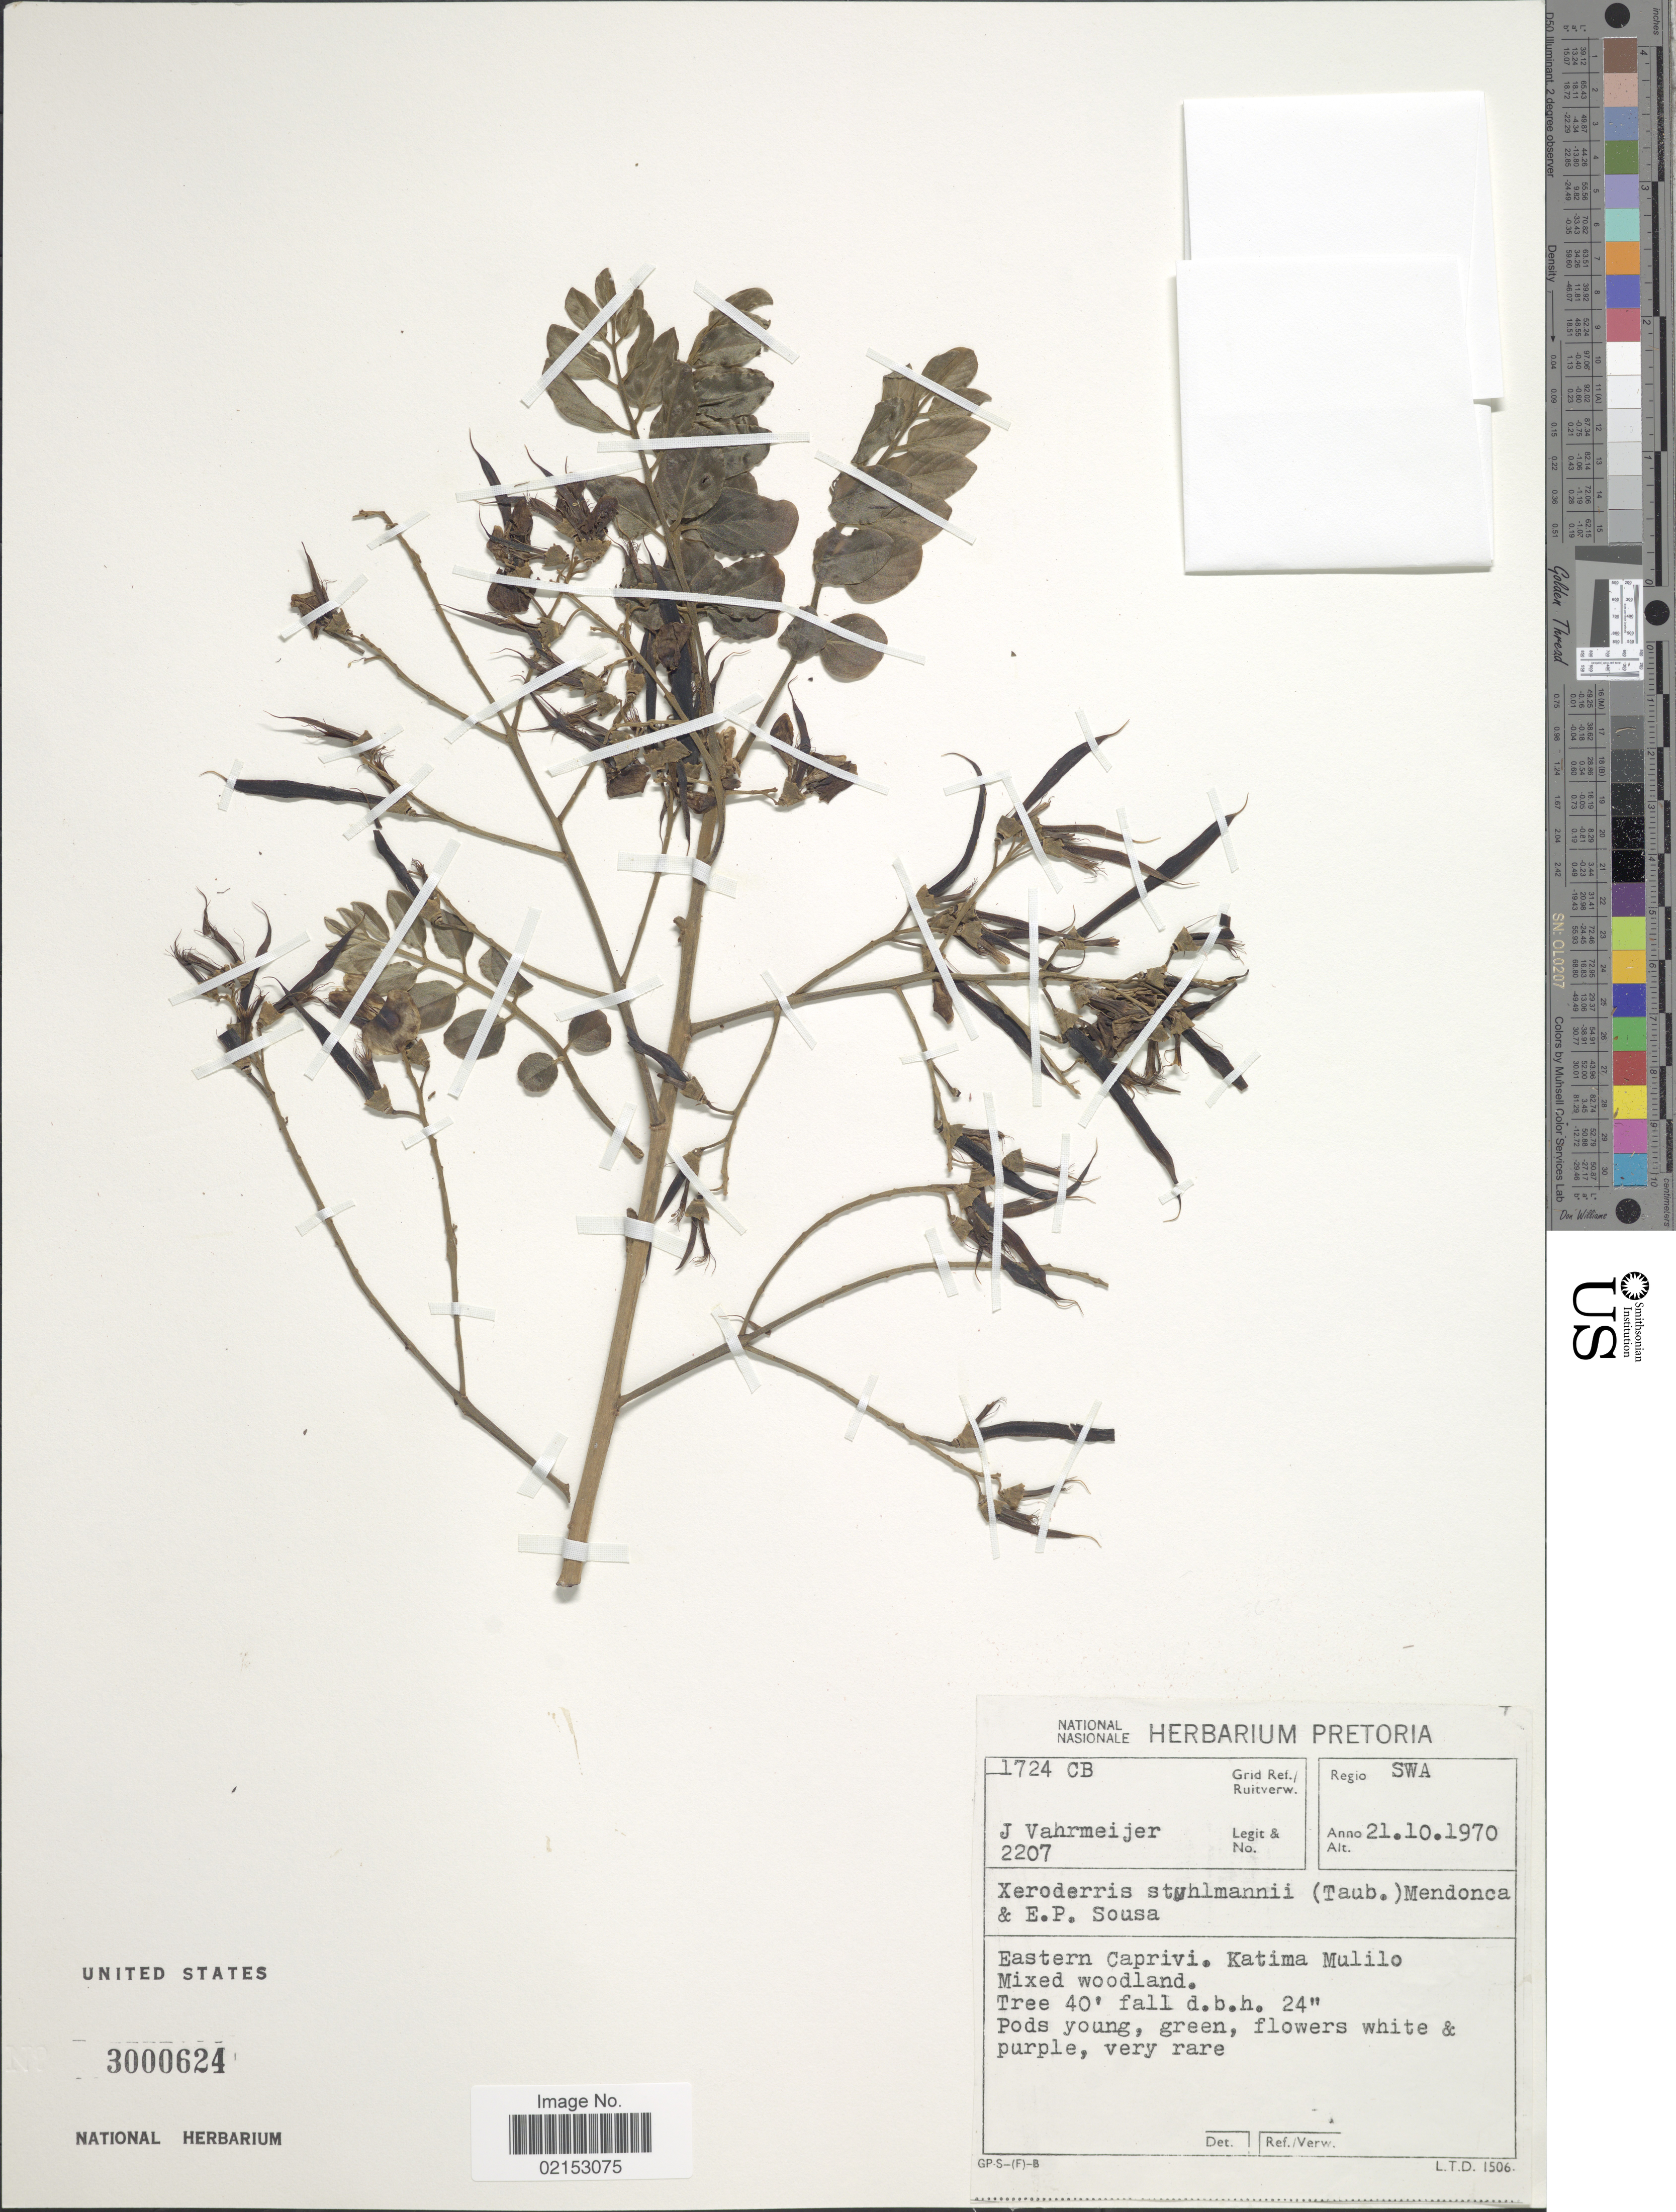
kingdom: Plantae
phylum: Tracheophyta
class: Magnoliopsida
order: Fabales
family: Fabaceae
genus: Xeroderris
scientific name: Xeroderris stuhlmannii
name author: (Taub.) Mendonça & E.C. Sousa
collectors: J. Vahrmeijer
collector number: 2207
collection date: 1970-10-21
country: Namibia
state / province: Caprivi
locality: Regio SWA, Eastern Caprivi. Katima Mulilo Mixed woodland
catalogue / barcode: US 3000624